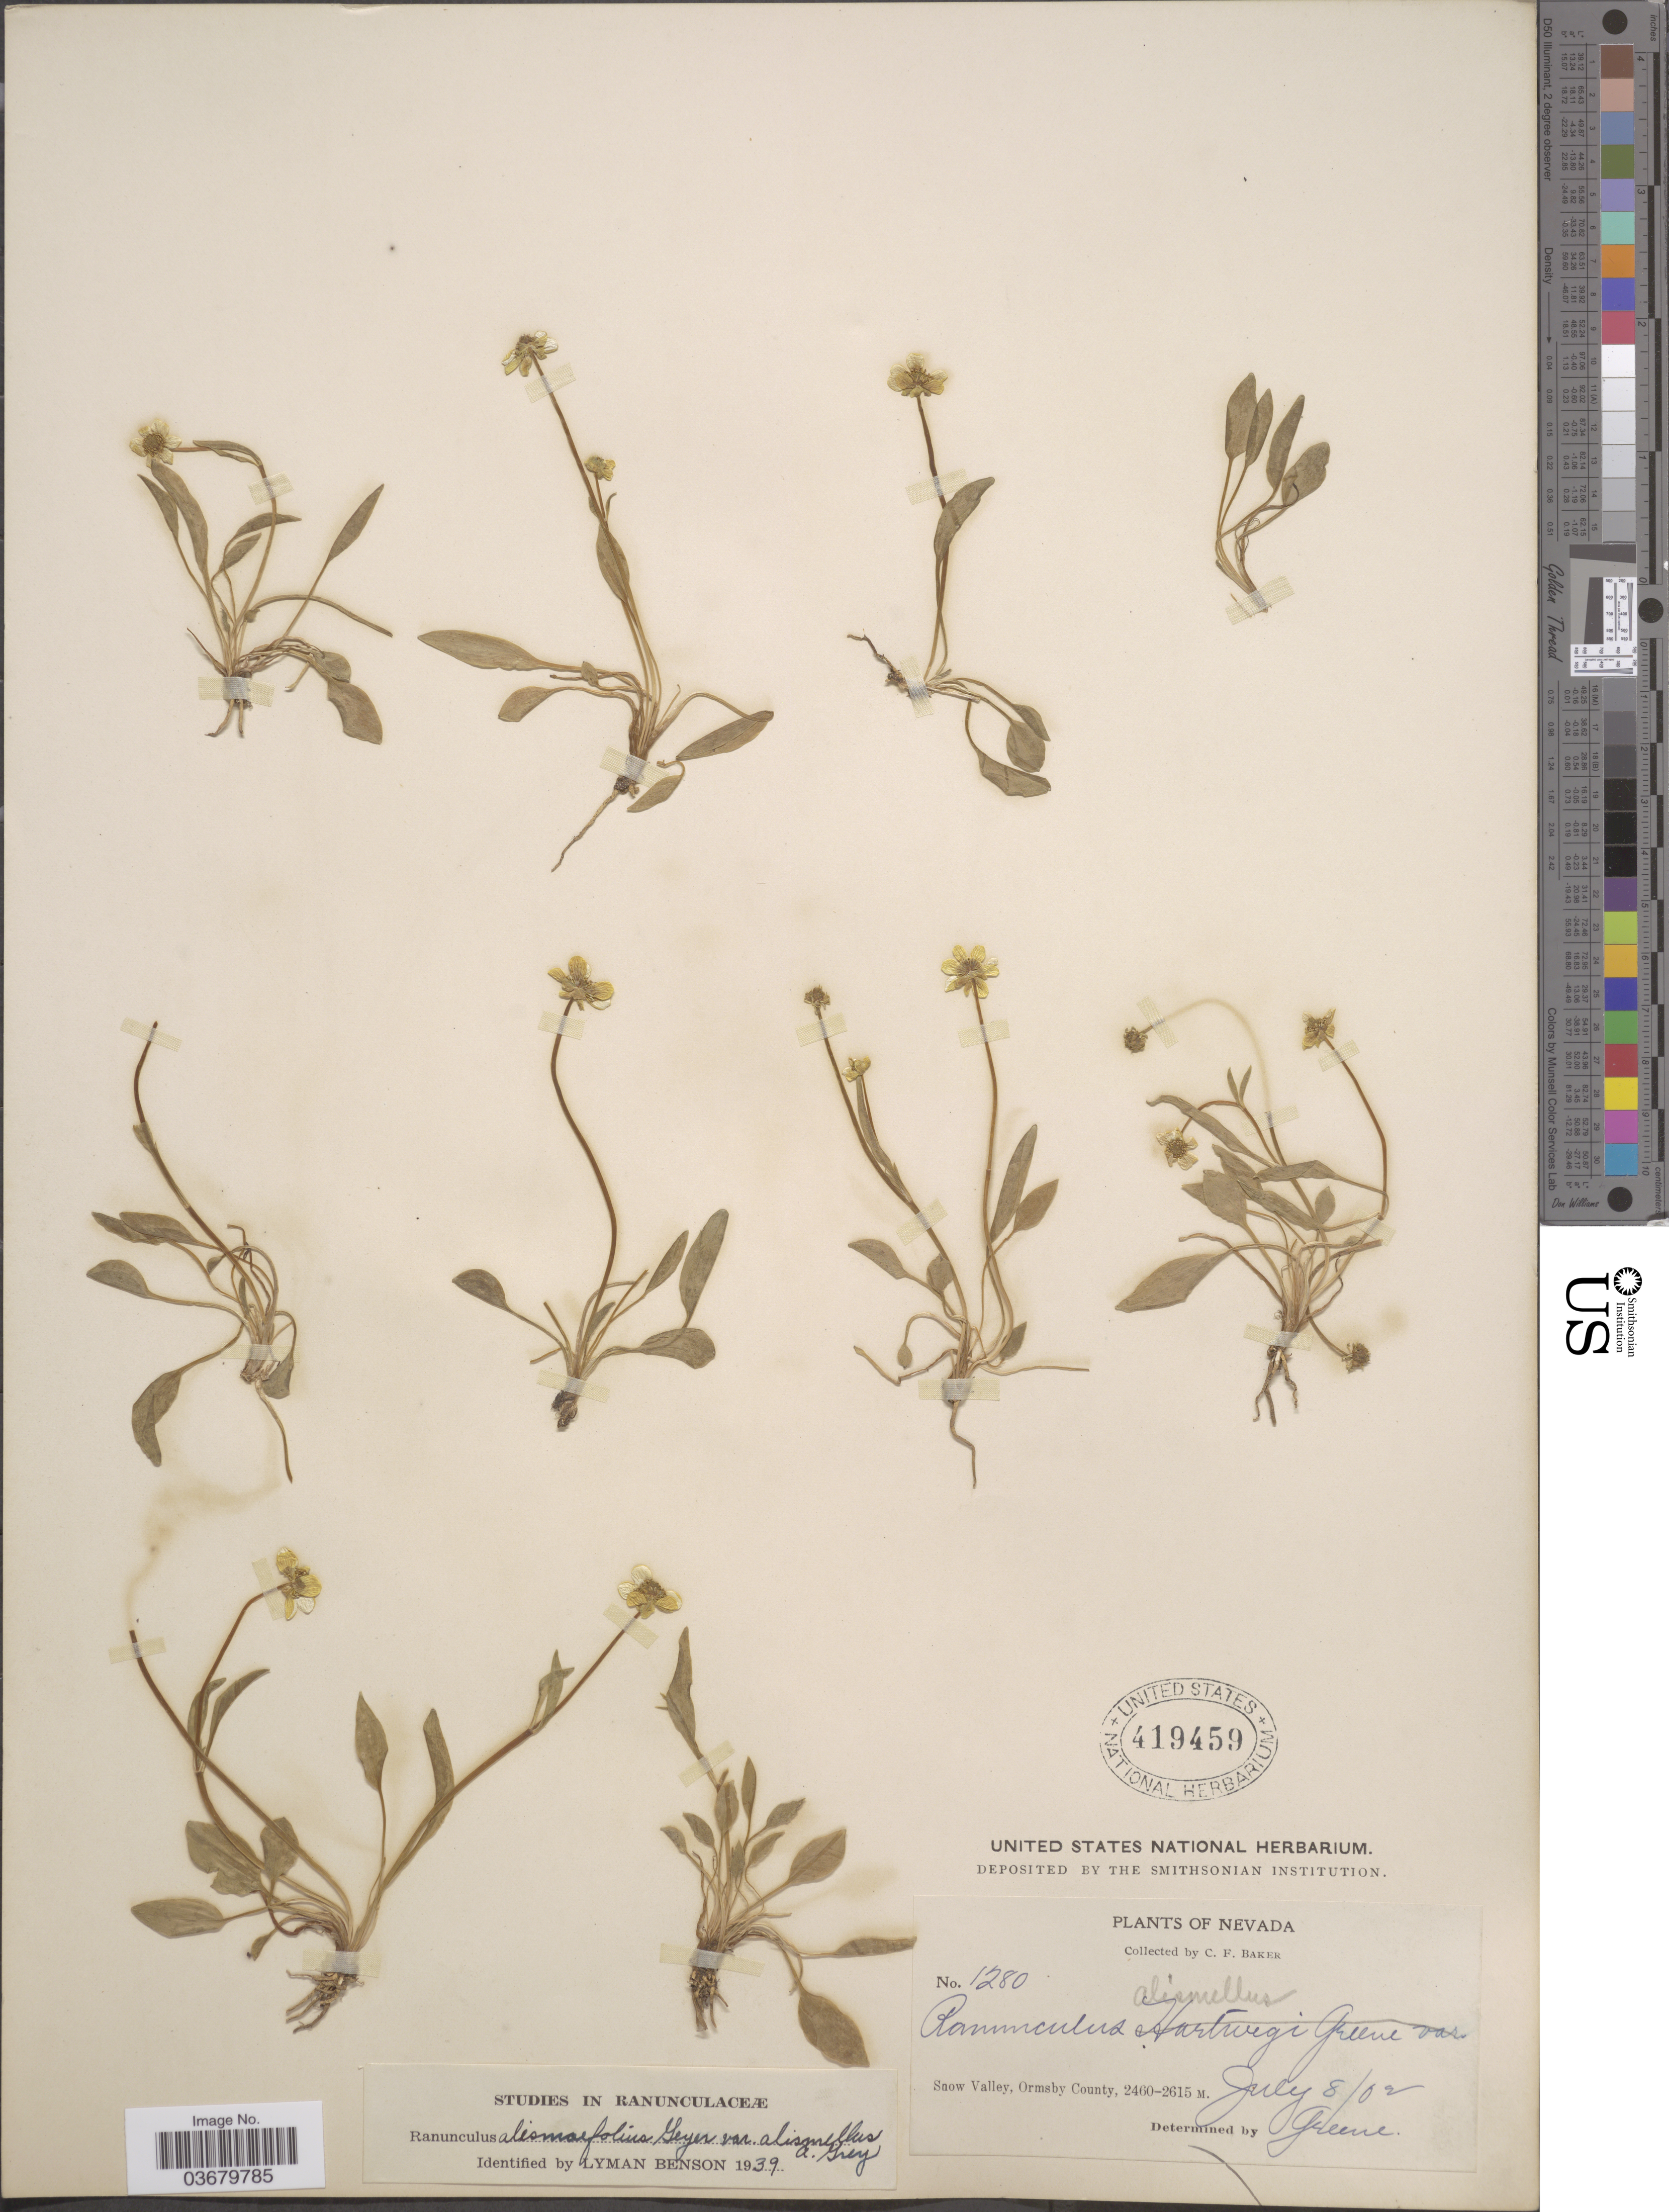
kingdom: Plantae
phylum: Tracheophyta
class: Magnoliopsida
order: Ranunculales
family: Ranunculaceae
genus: Ranunculus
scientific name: Ranunculus alismifolius var. alismellus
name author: A. Gray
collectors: C. F. Baker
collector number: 1280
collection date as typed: Transcribed d/m/y: 8/7/2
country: United States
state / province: Nevada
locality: Snow Valley, Ormsby County.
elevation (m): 2460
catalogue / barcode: US 419459